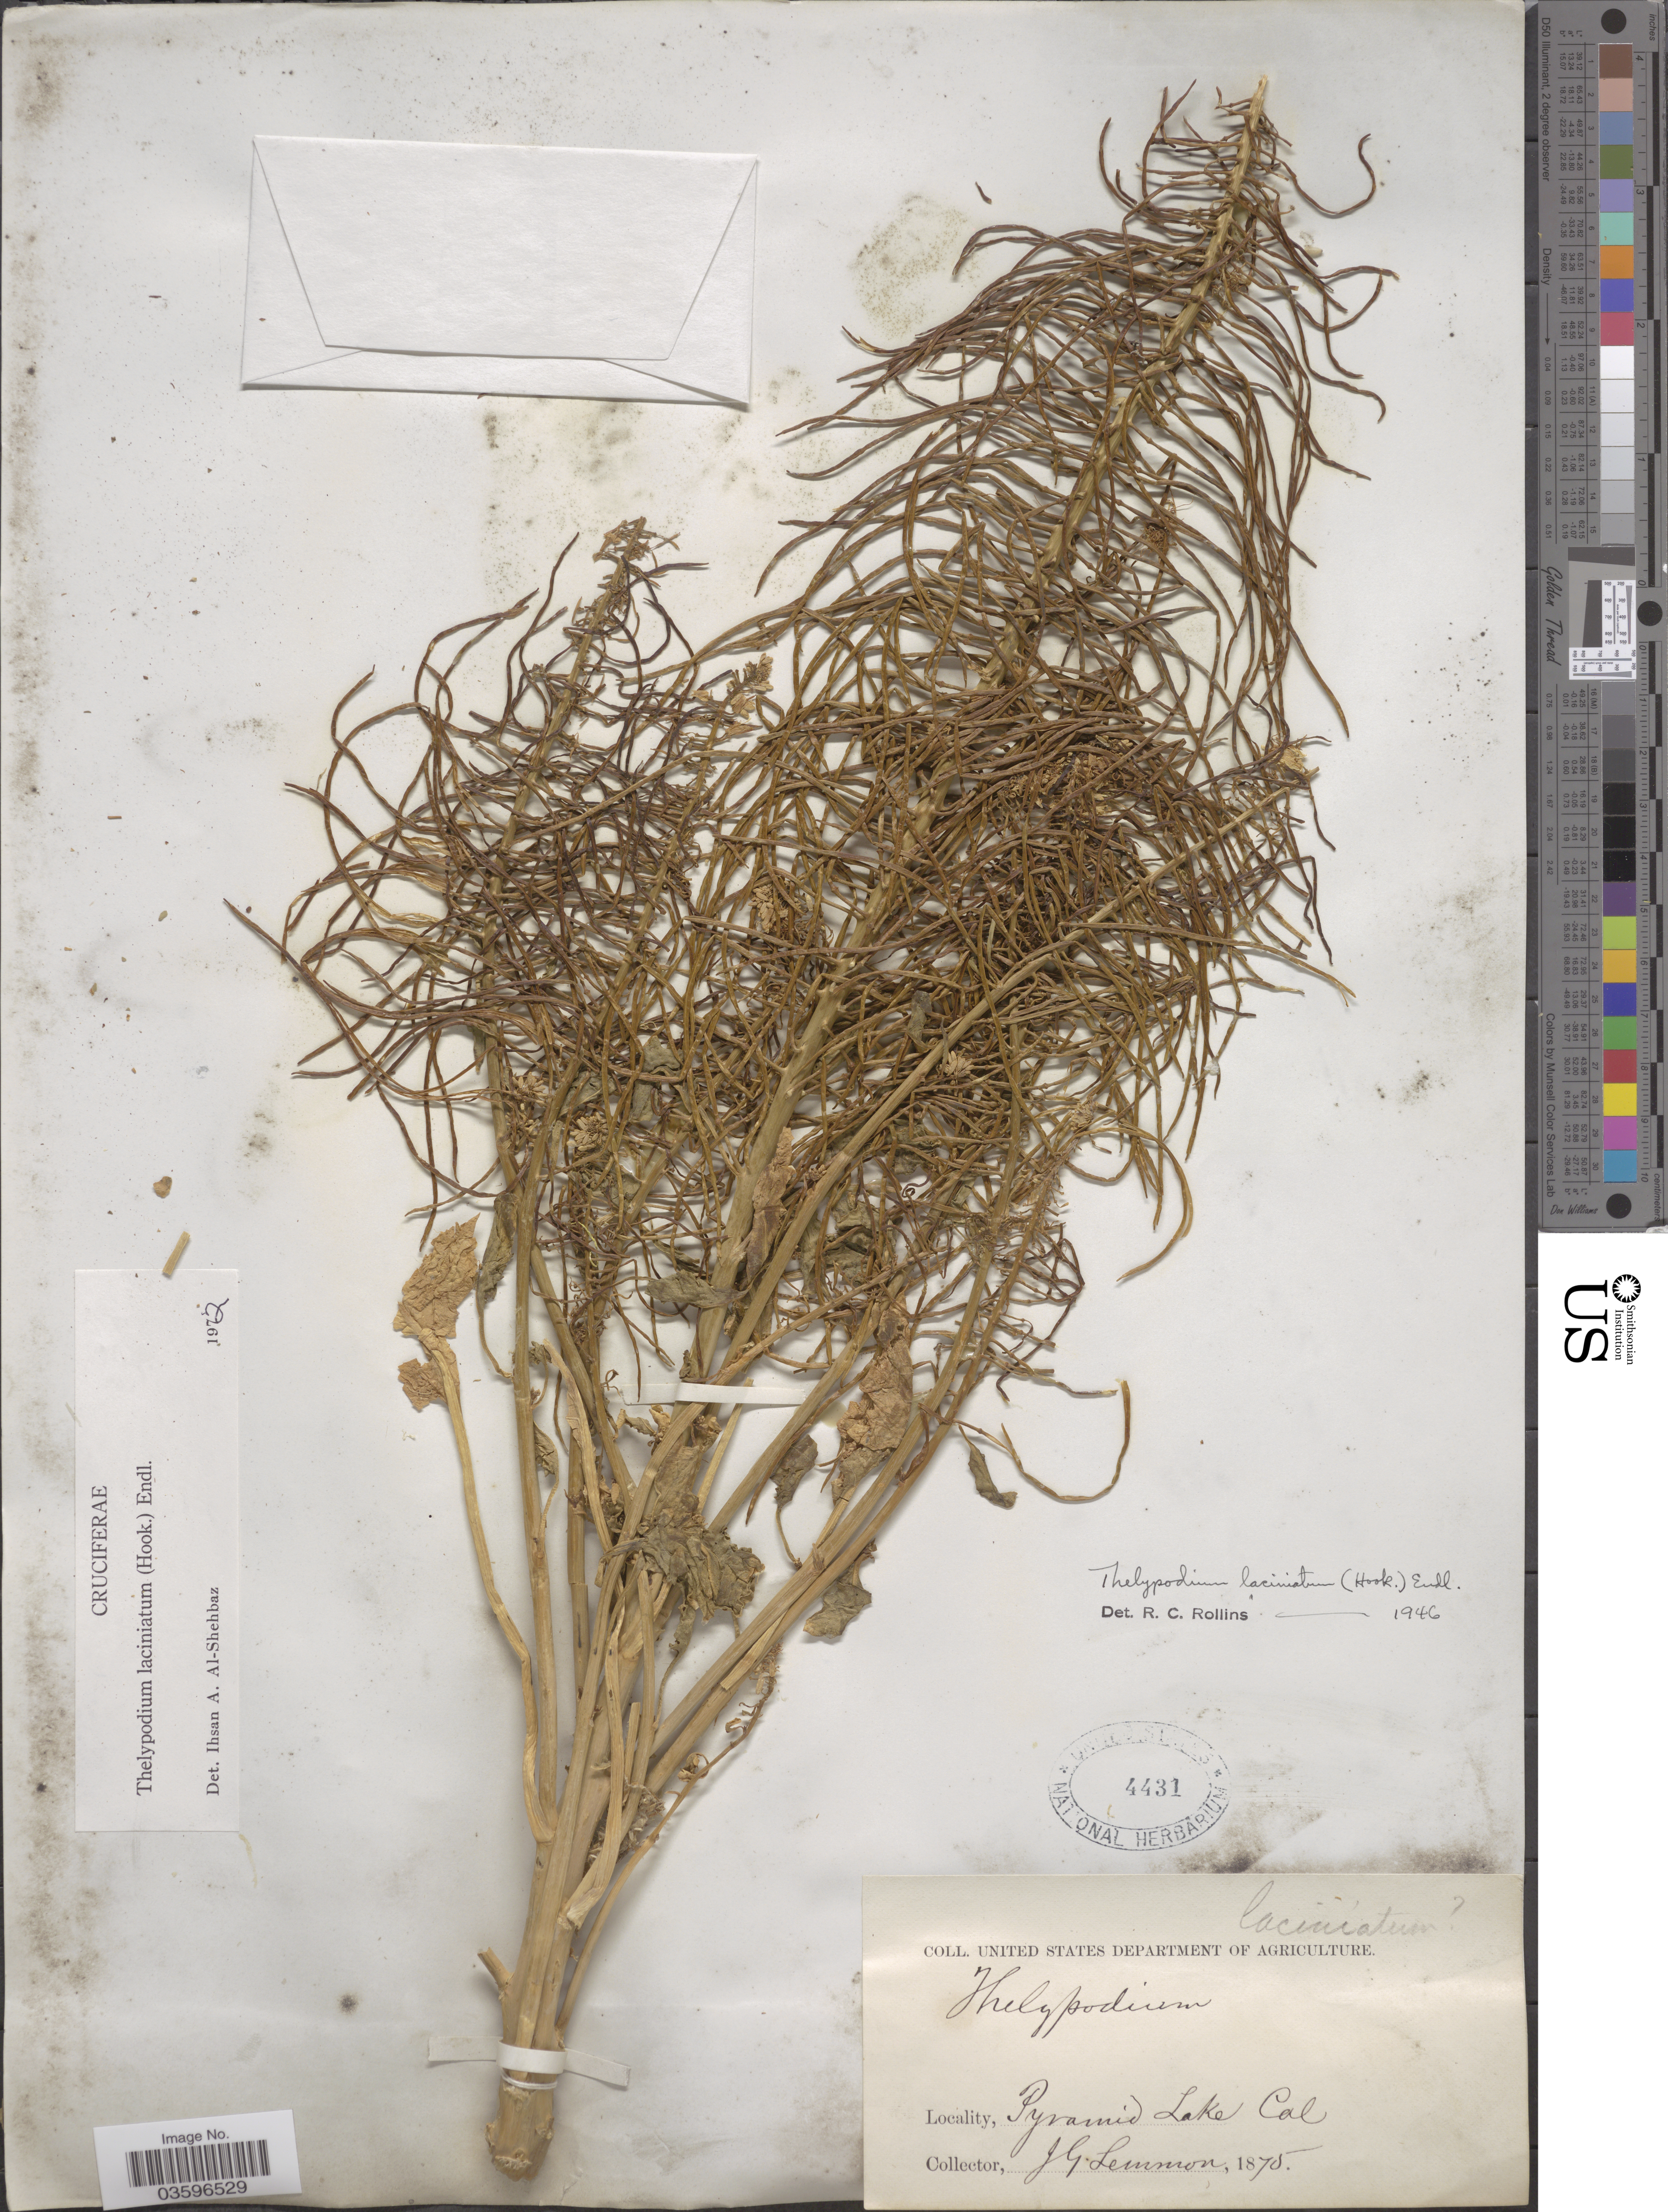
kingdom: Plantae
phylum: Tracheophyta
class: Magnoliopsida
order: Brassicales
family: Brassicaceae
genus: Thelypodium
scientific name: Thelypodium laciniatum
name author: (Hook.) Endl.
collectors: J. Lemmon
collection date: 1875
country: United States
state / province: California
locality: Pyramid Lake.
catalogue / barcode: US 4431